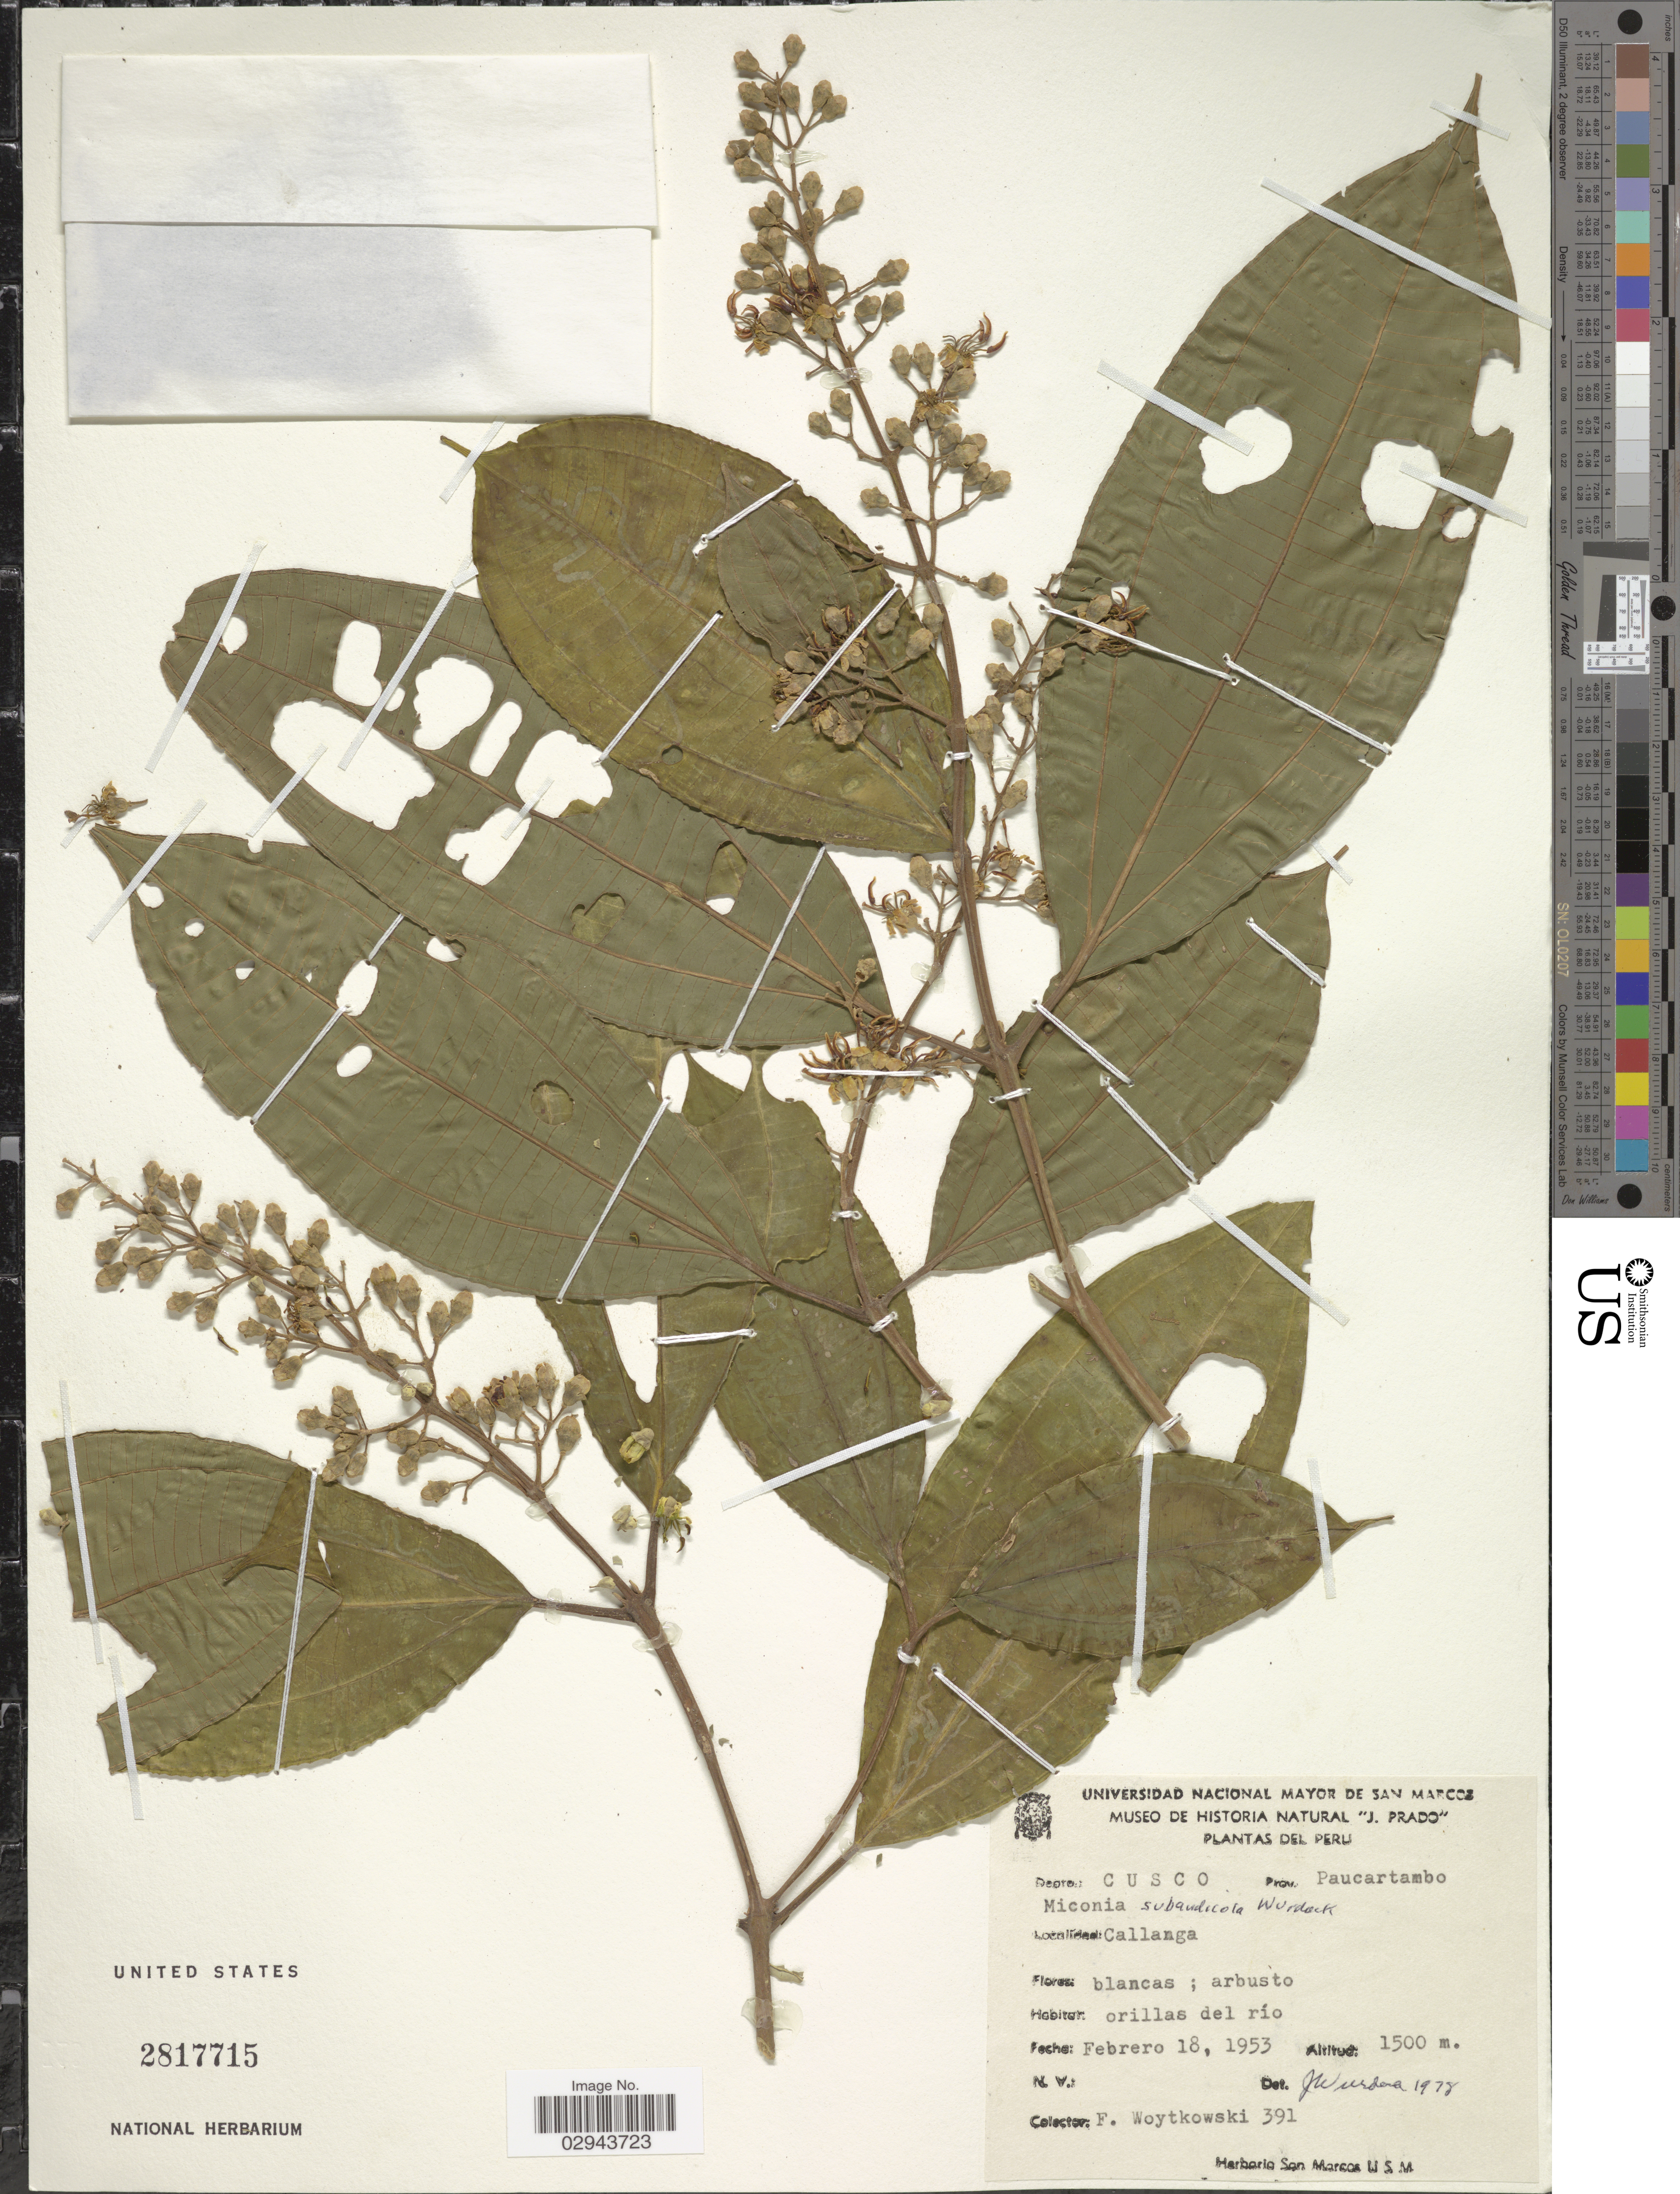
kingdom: Plantae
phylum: Tracheophyta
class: Magnoliopsida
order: Myrtales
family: Melastomataceae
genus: Miconia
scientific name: Miconia subandicola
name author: Wurdack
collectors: F. Woytkowski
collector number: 391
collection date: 1953-02-18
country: Peru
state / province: Cusco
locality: Depto. Cusco. Prov. Paucartambo. Callanga.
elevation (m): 1500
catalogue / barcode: US 2817715